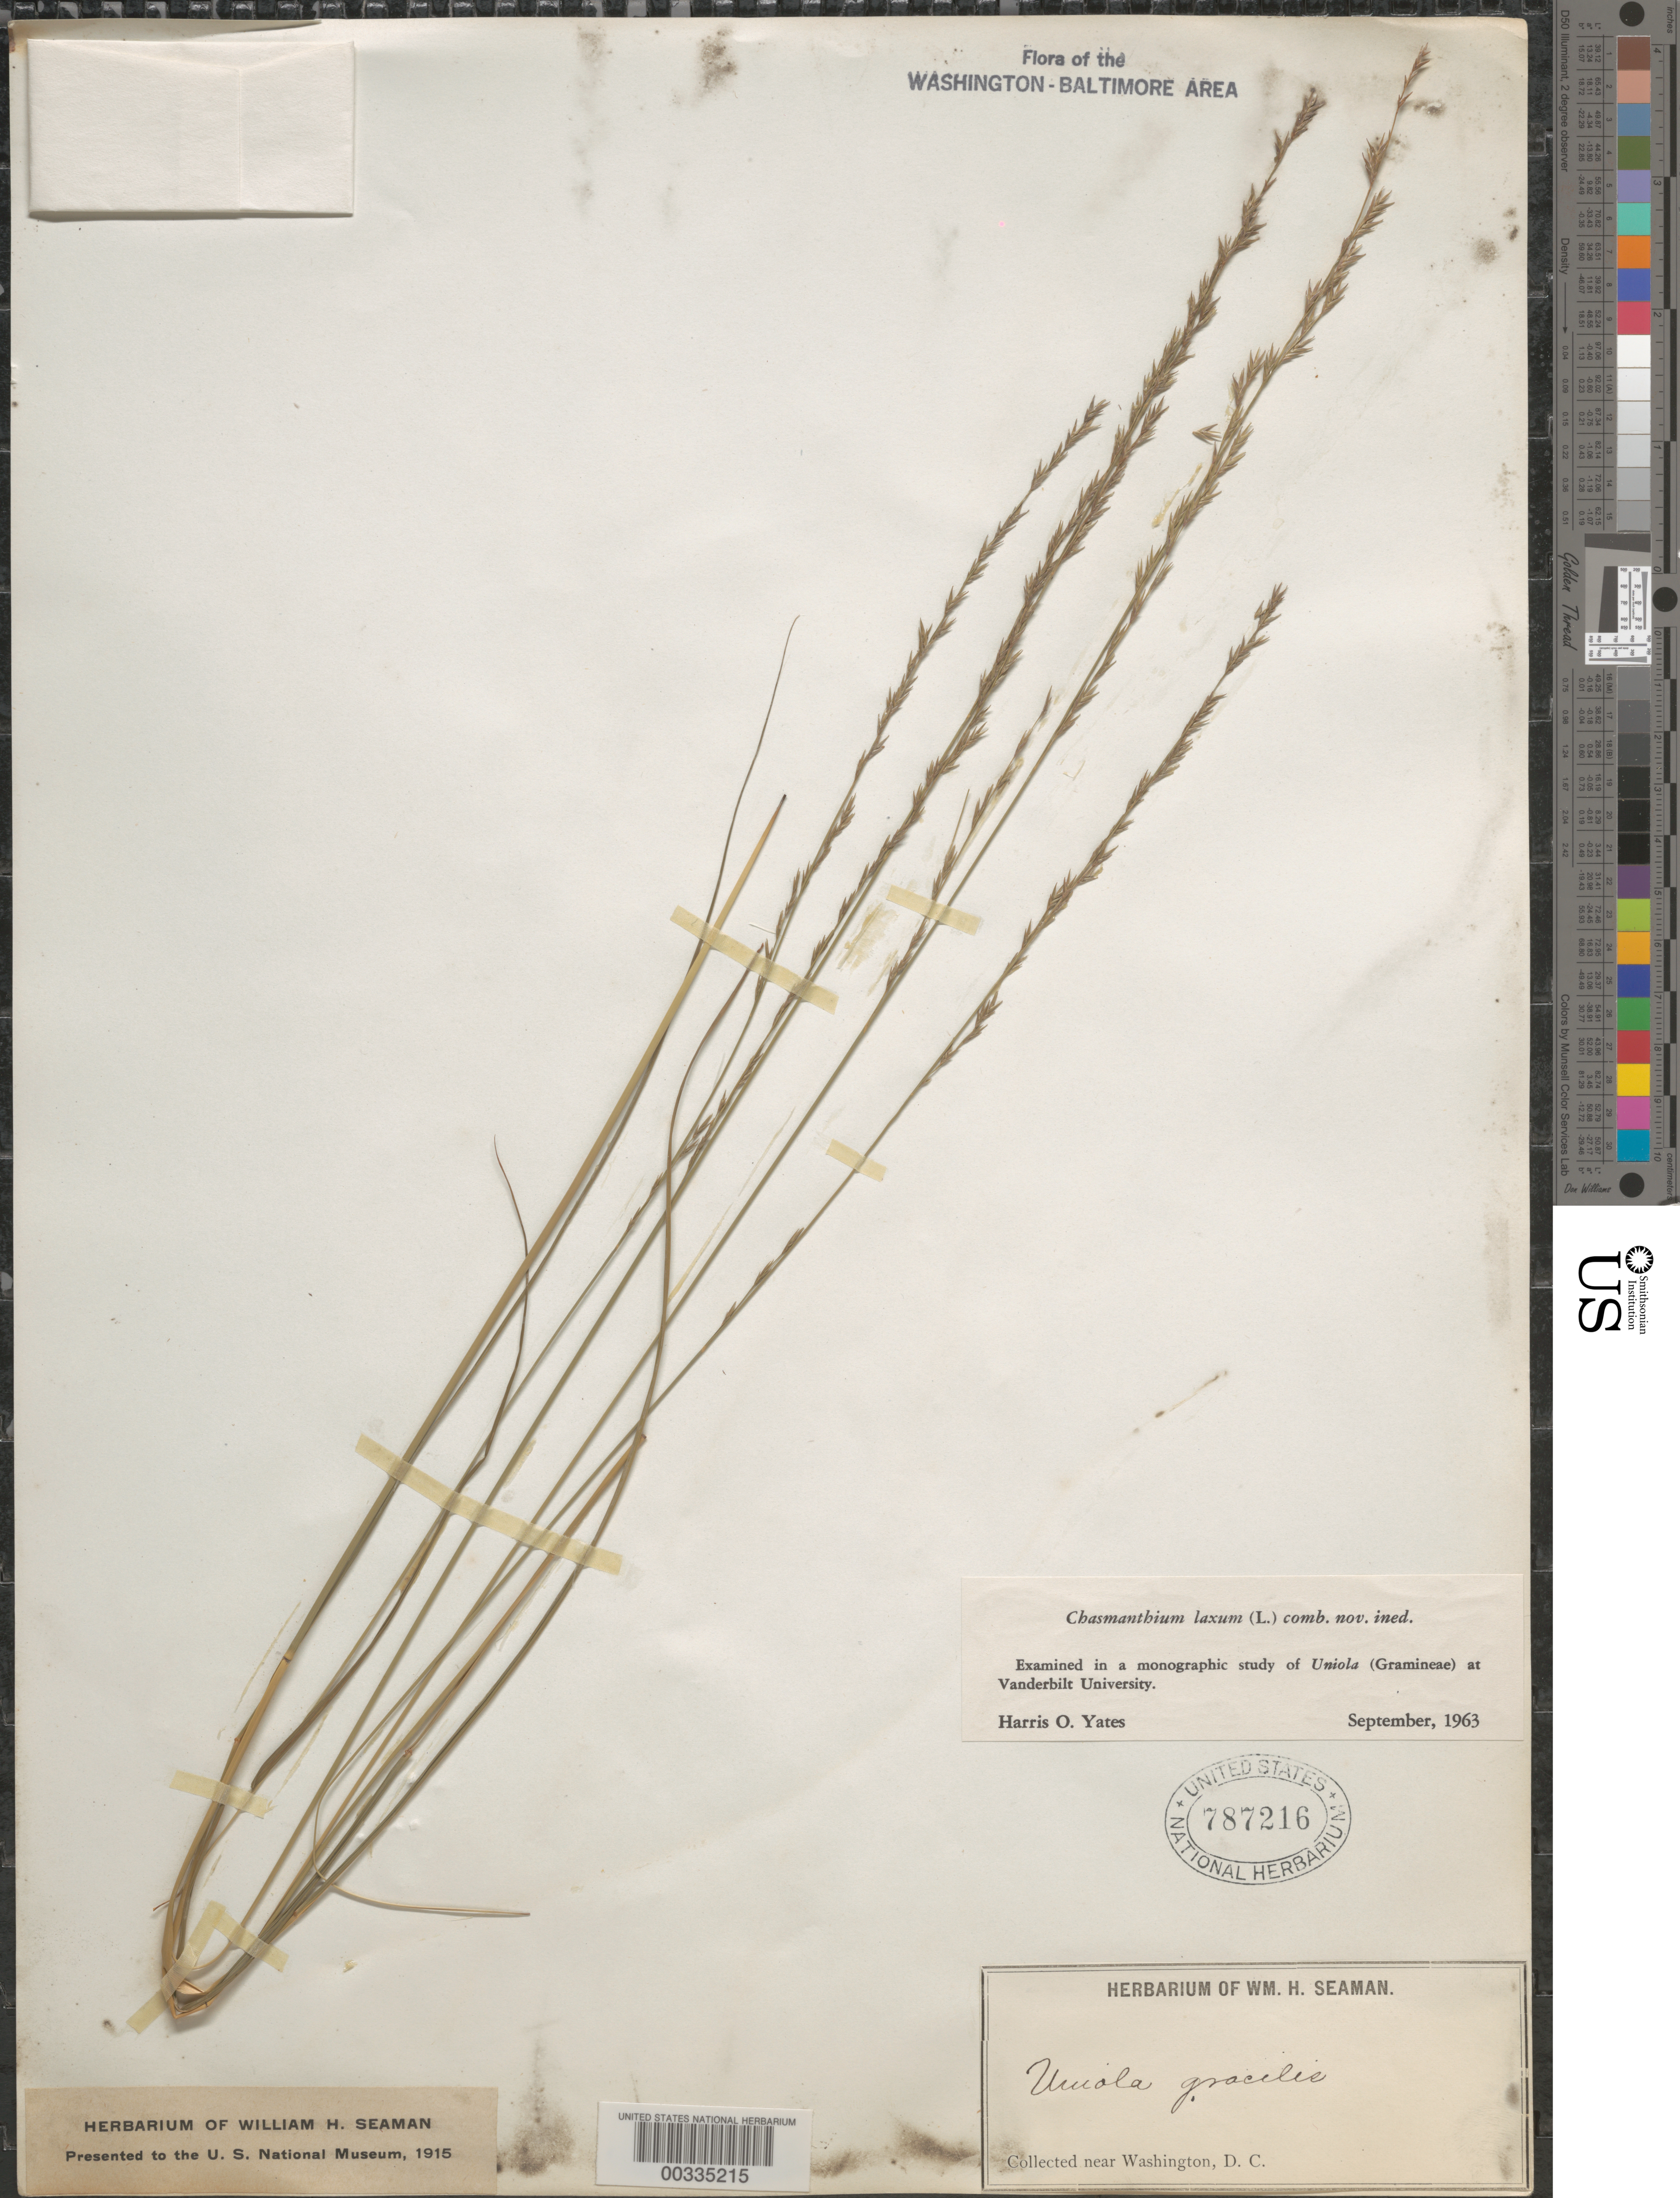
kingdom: Plantae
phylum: Tracheophyta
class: Liliopsida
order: Poales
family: Poaceae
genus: Chasmanthium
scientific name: Chasmanthium laxum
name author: (L.) H.O. Yates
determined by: Yates, H. O.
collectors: W. Seaman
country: United States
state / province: District of Columbia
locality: Near Washington DC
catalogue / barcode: US 787216